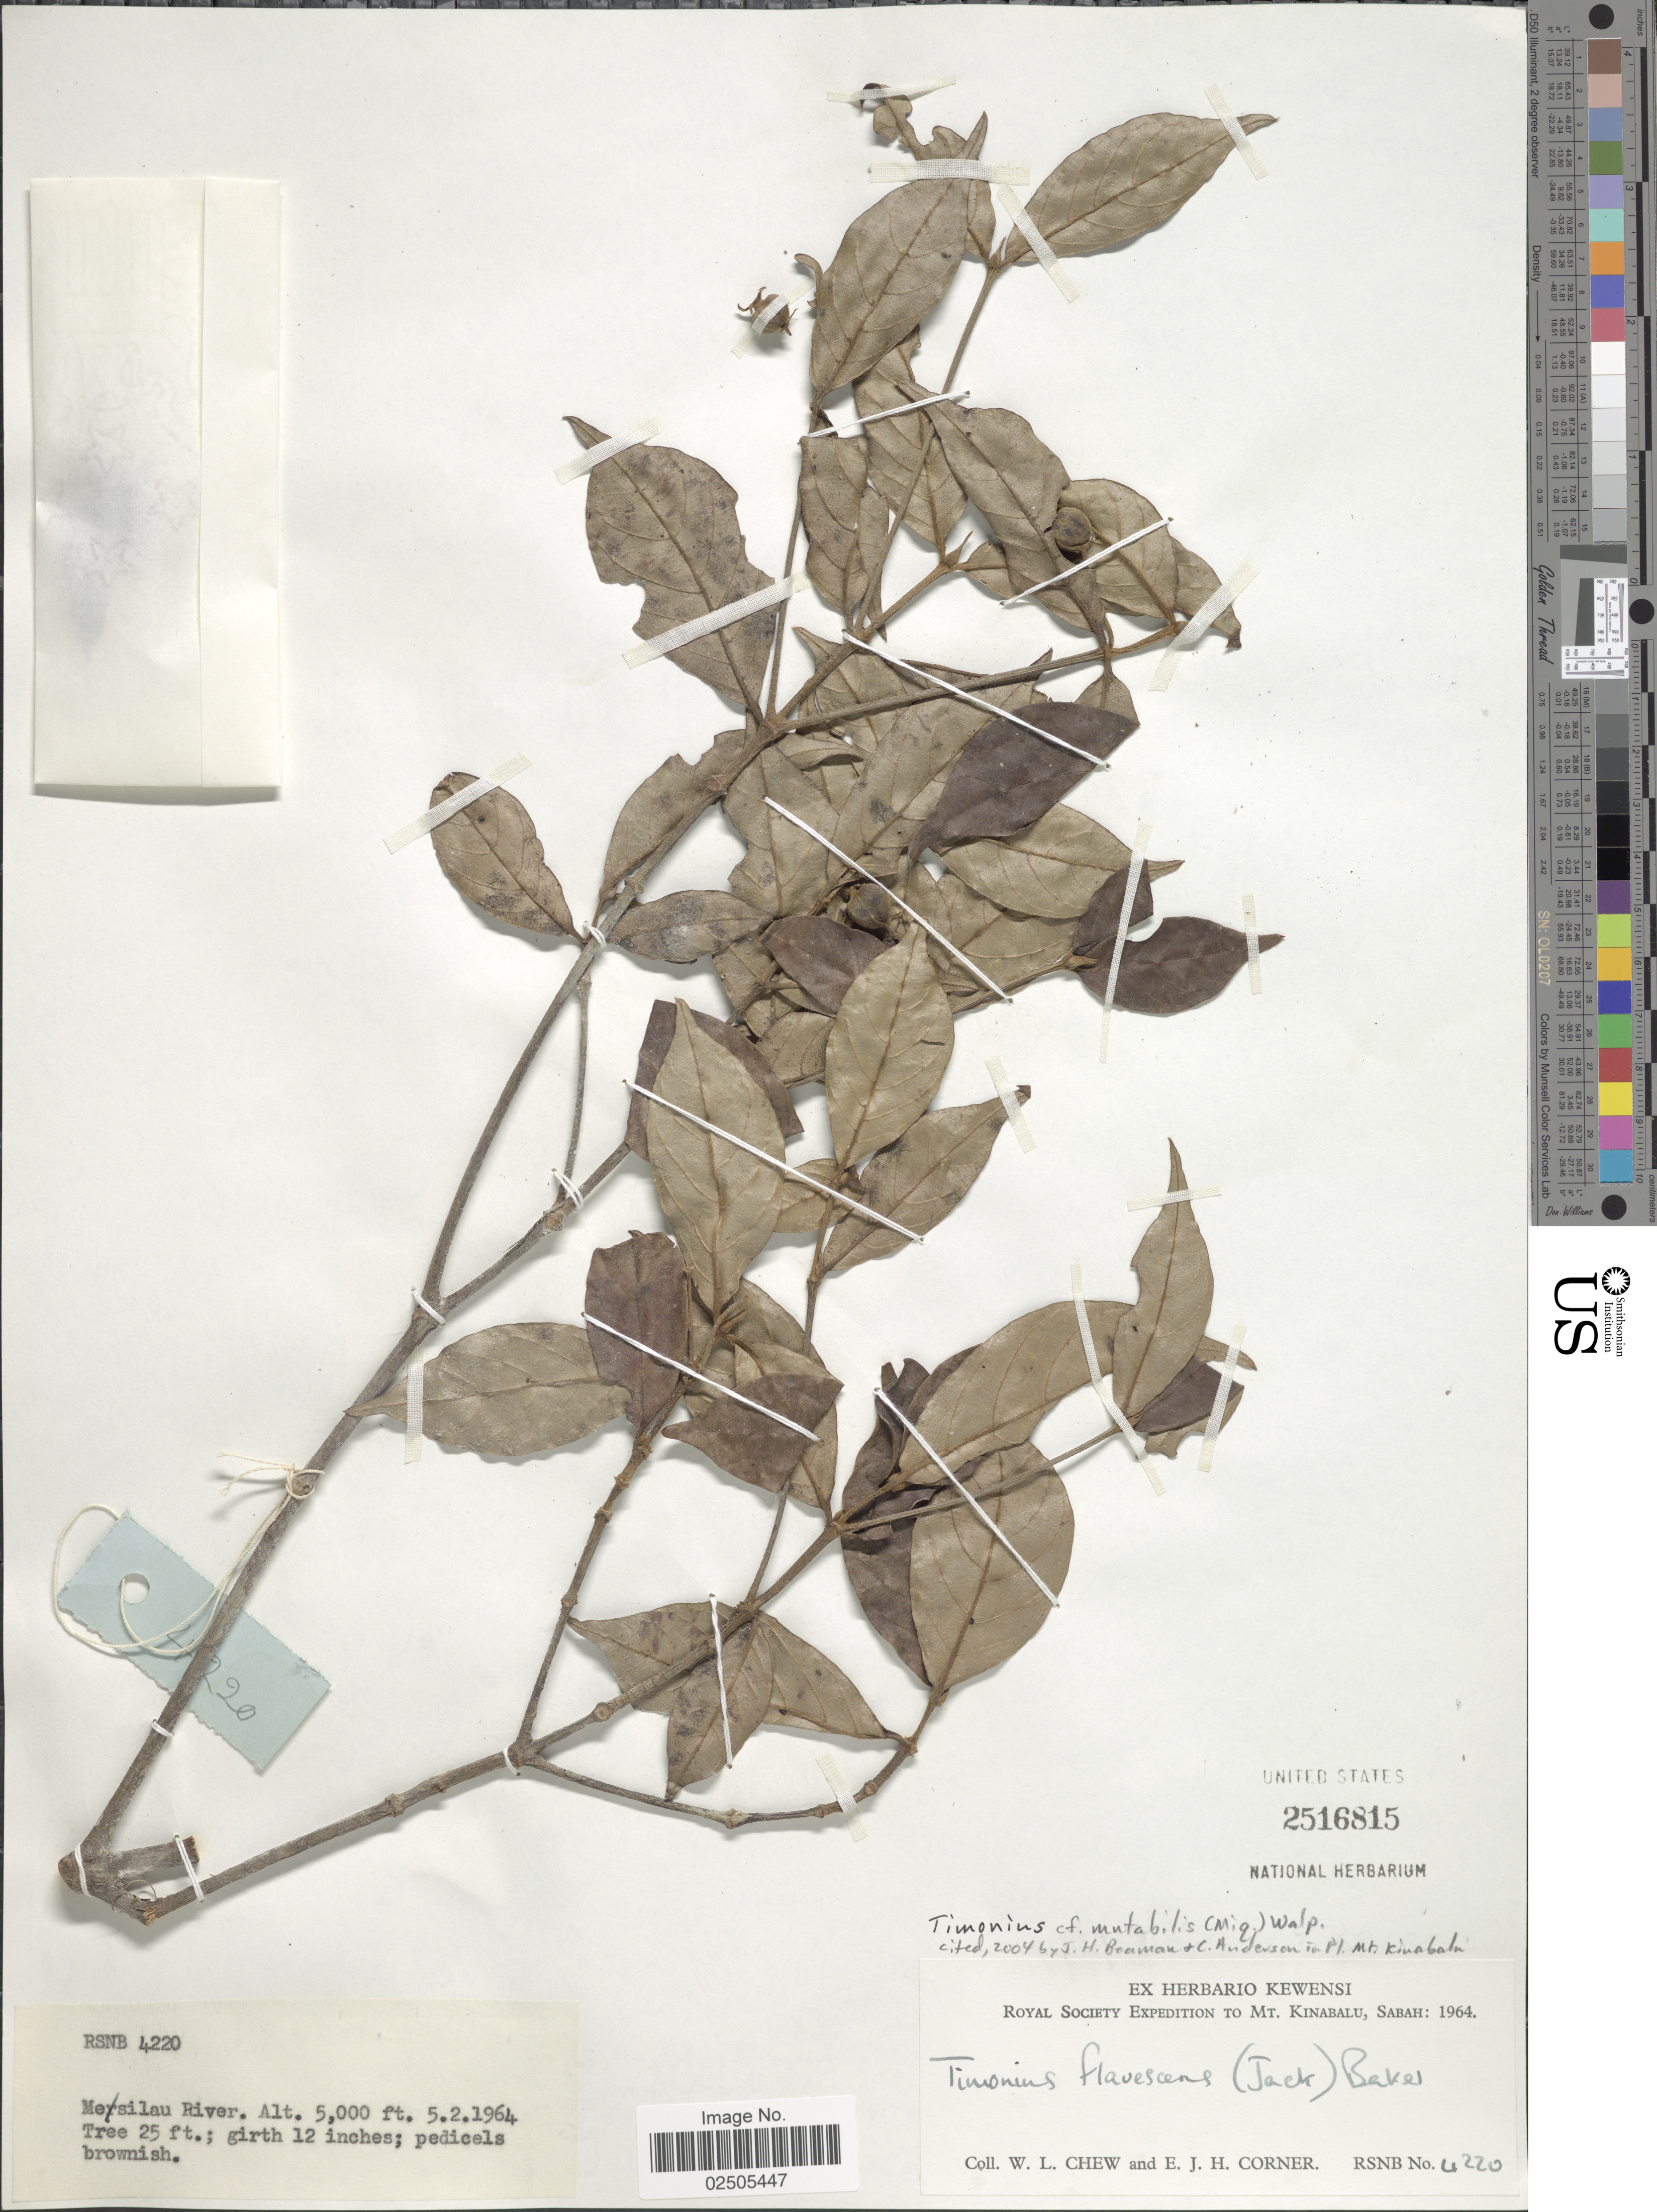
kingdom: Plantae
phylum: Tracheophyta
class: Magnoliopsida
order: Gentianales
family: Rubiaceae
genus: Timonius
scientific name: Timonius mutabilis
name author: (Korth.) Walp.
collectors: W. Chew & E. Corner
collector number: RSNB4220*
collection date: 1964-02-05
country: Malaysia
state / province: Sabah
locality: Mt. Kinabalu, Sabah, Mesilau River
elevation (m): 1524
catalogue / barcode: US 2516815